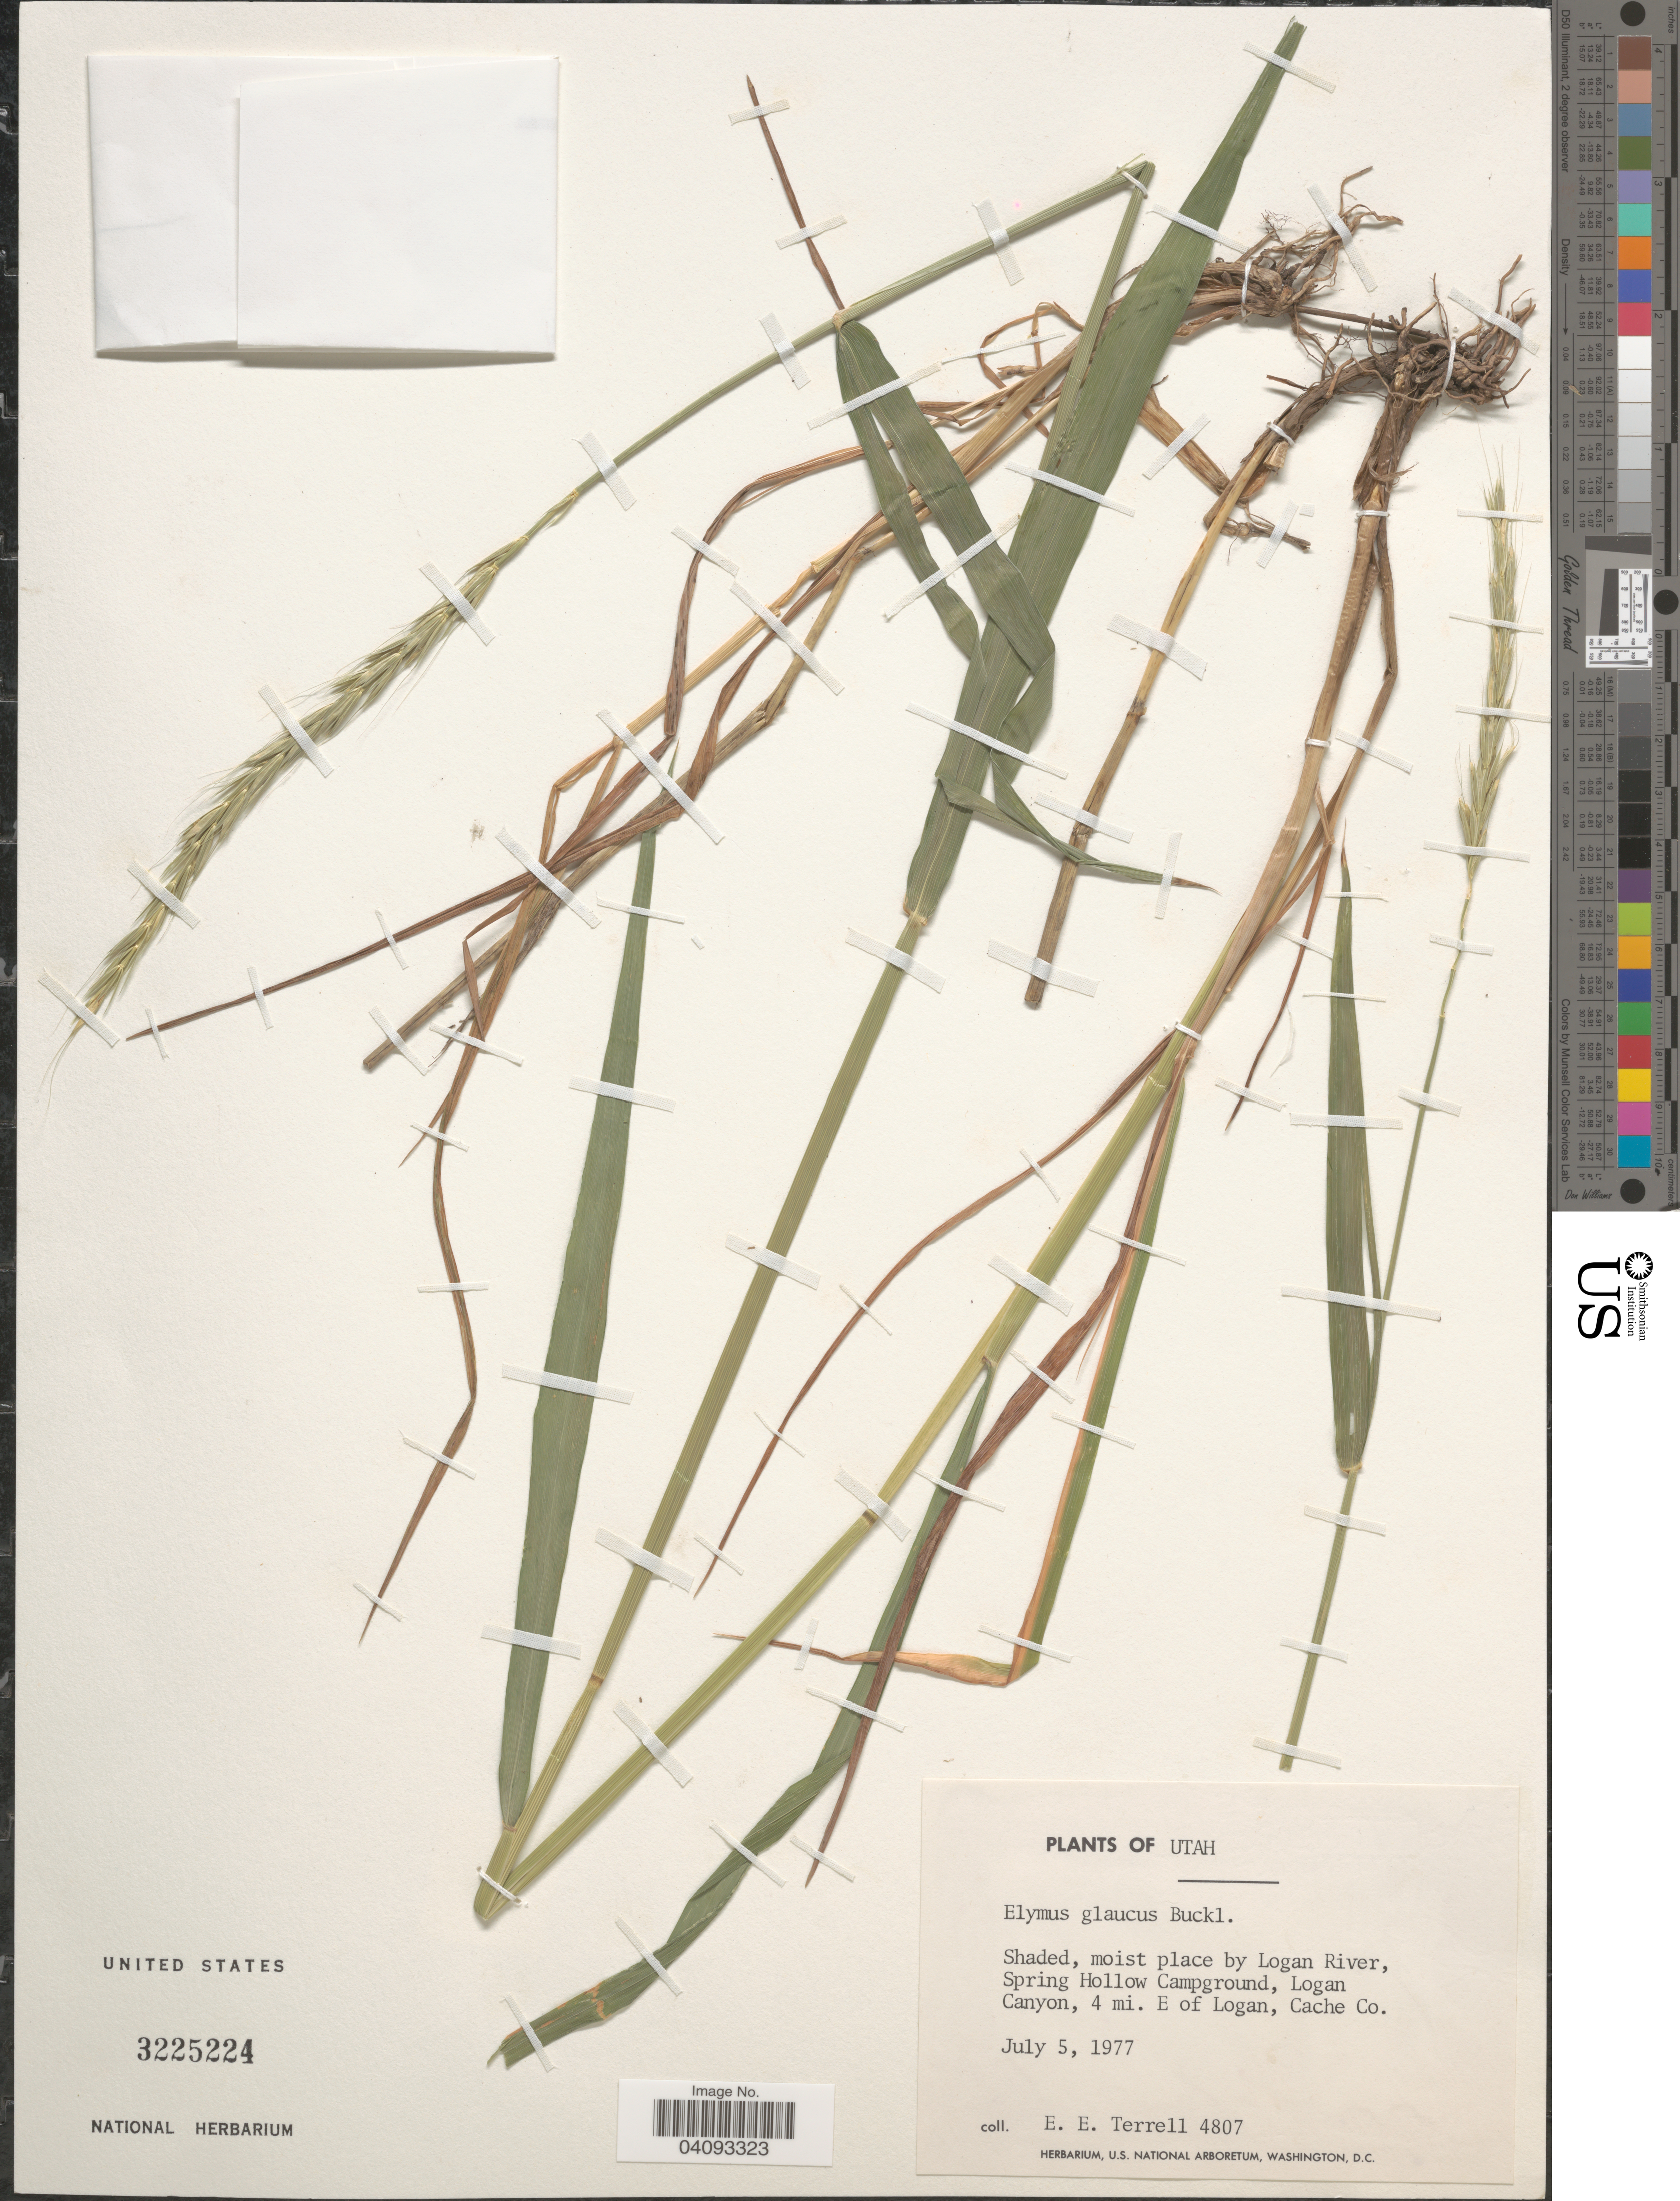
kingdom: Plantae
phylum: Tracheophyta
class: Liliopsida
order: Poales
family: Poaceae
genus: Elymus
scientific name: Elymus glaucus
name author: Buckley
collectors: E. E. Terrell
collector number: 4807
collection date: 1977-07-05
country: United States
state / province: Utah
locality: Shaded, moist place by Logan River, Spring Hollow Campground, Logan Canyon, 4 mi. E of Logan, Cache Co.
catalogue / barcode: US 3225224